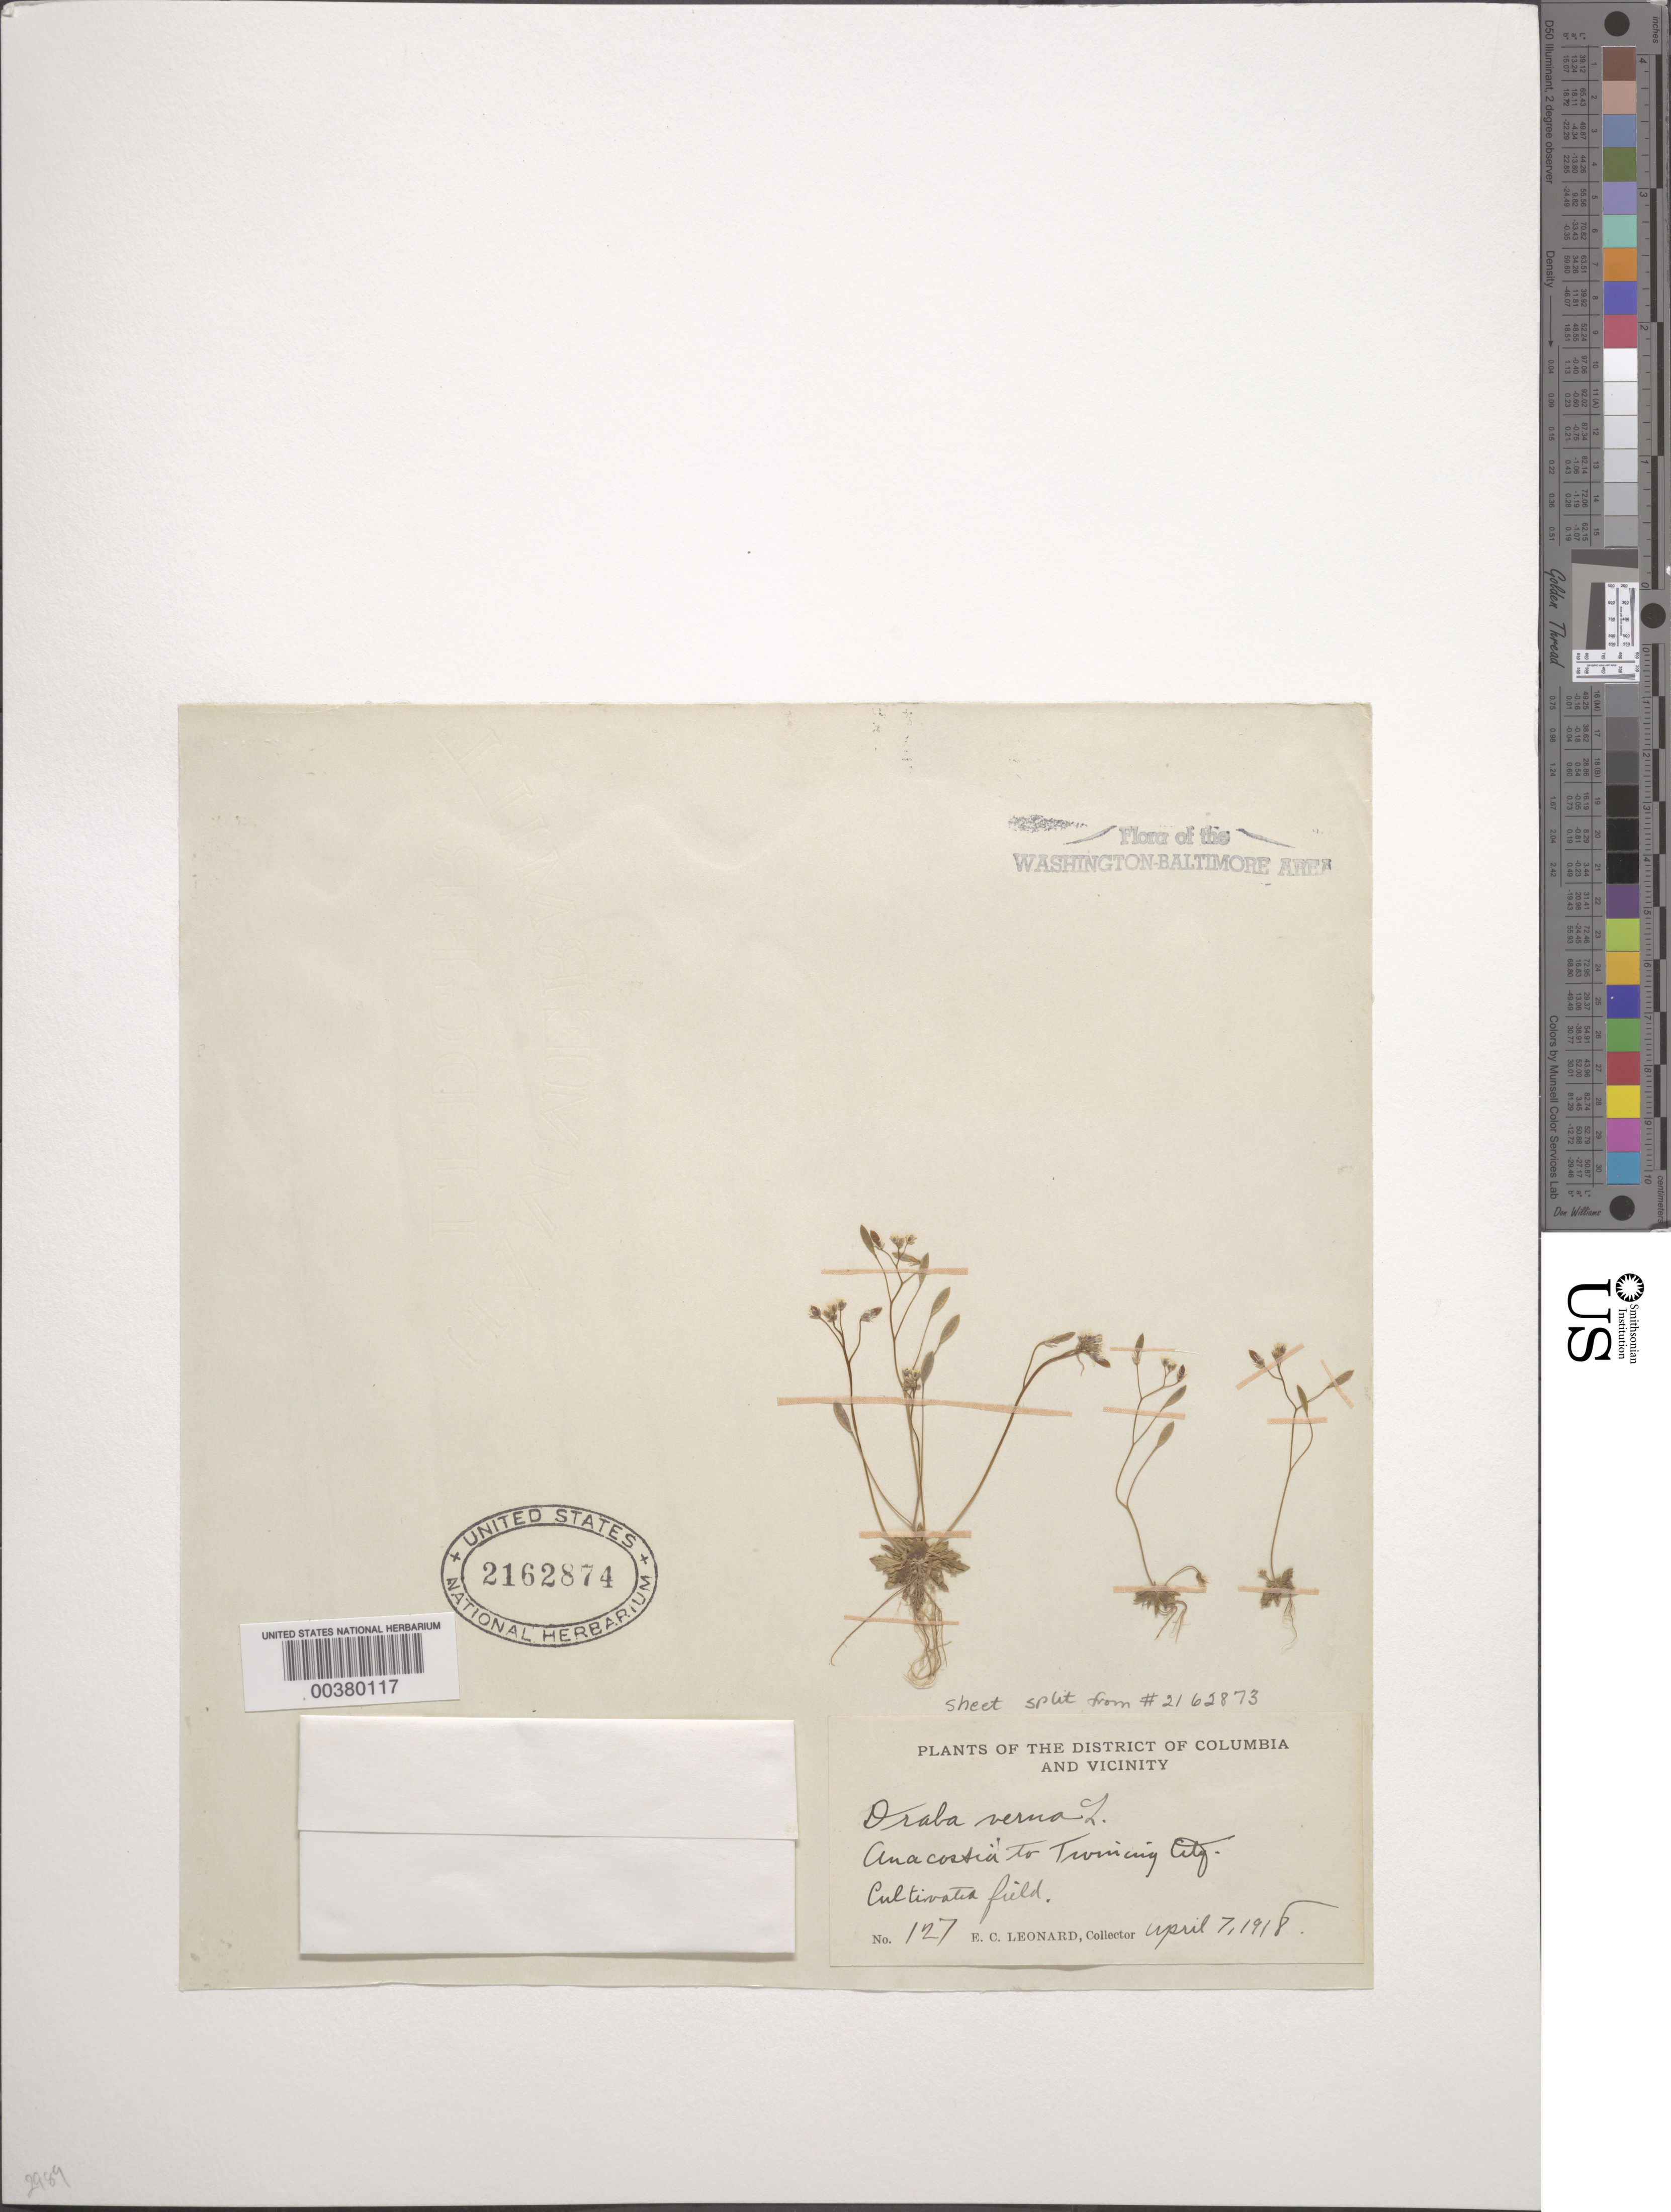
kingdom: Plantae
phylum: Tracheophyta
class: Magnoliopsida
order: Brassicales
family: Brassicaceae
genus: Draba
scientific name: Draba verna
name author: L.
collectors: E. C. Leonard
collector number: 127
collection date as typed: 07 Apr 1918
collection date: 1918-04-07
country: United States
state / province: District of Columbia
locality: Anacostia to Twining City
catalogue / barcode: US 2162874